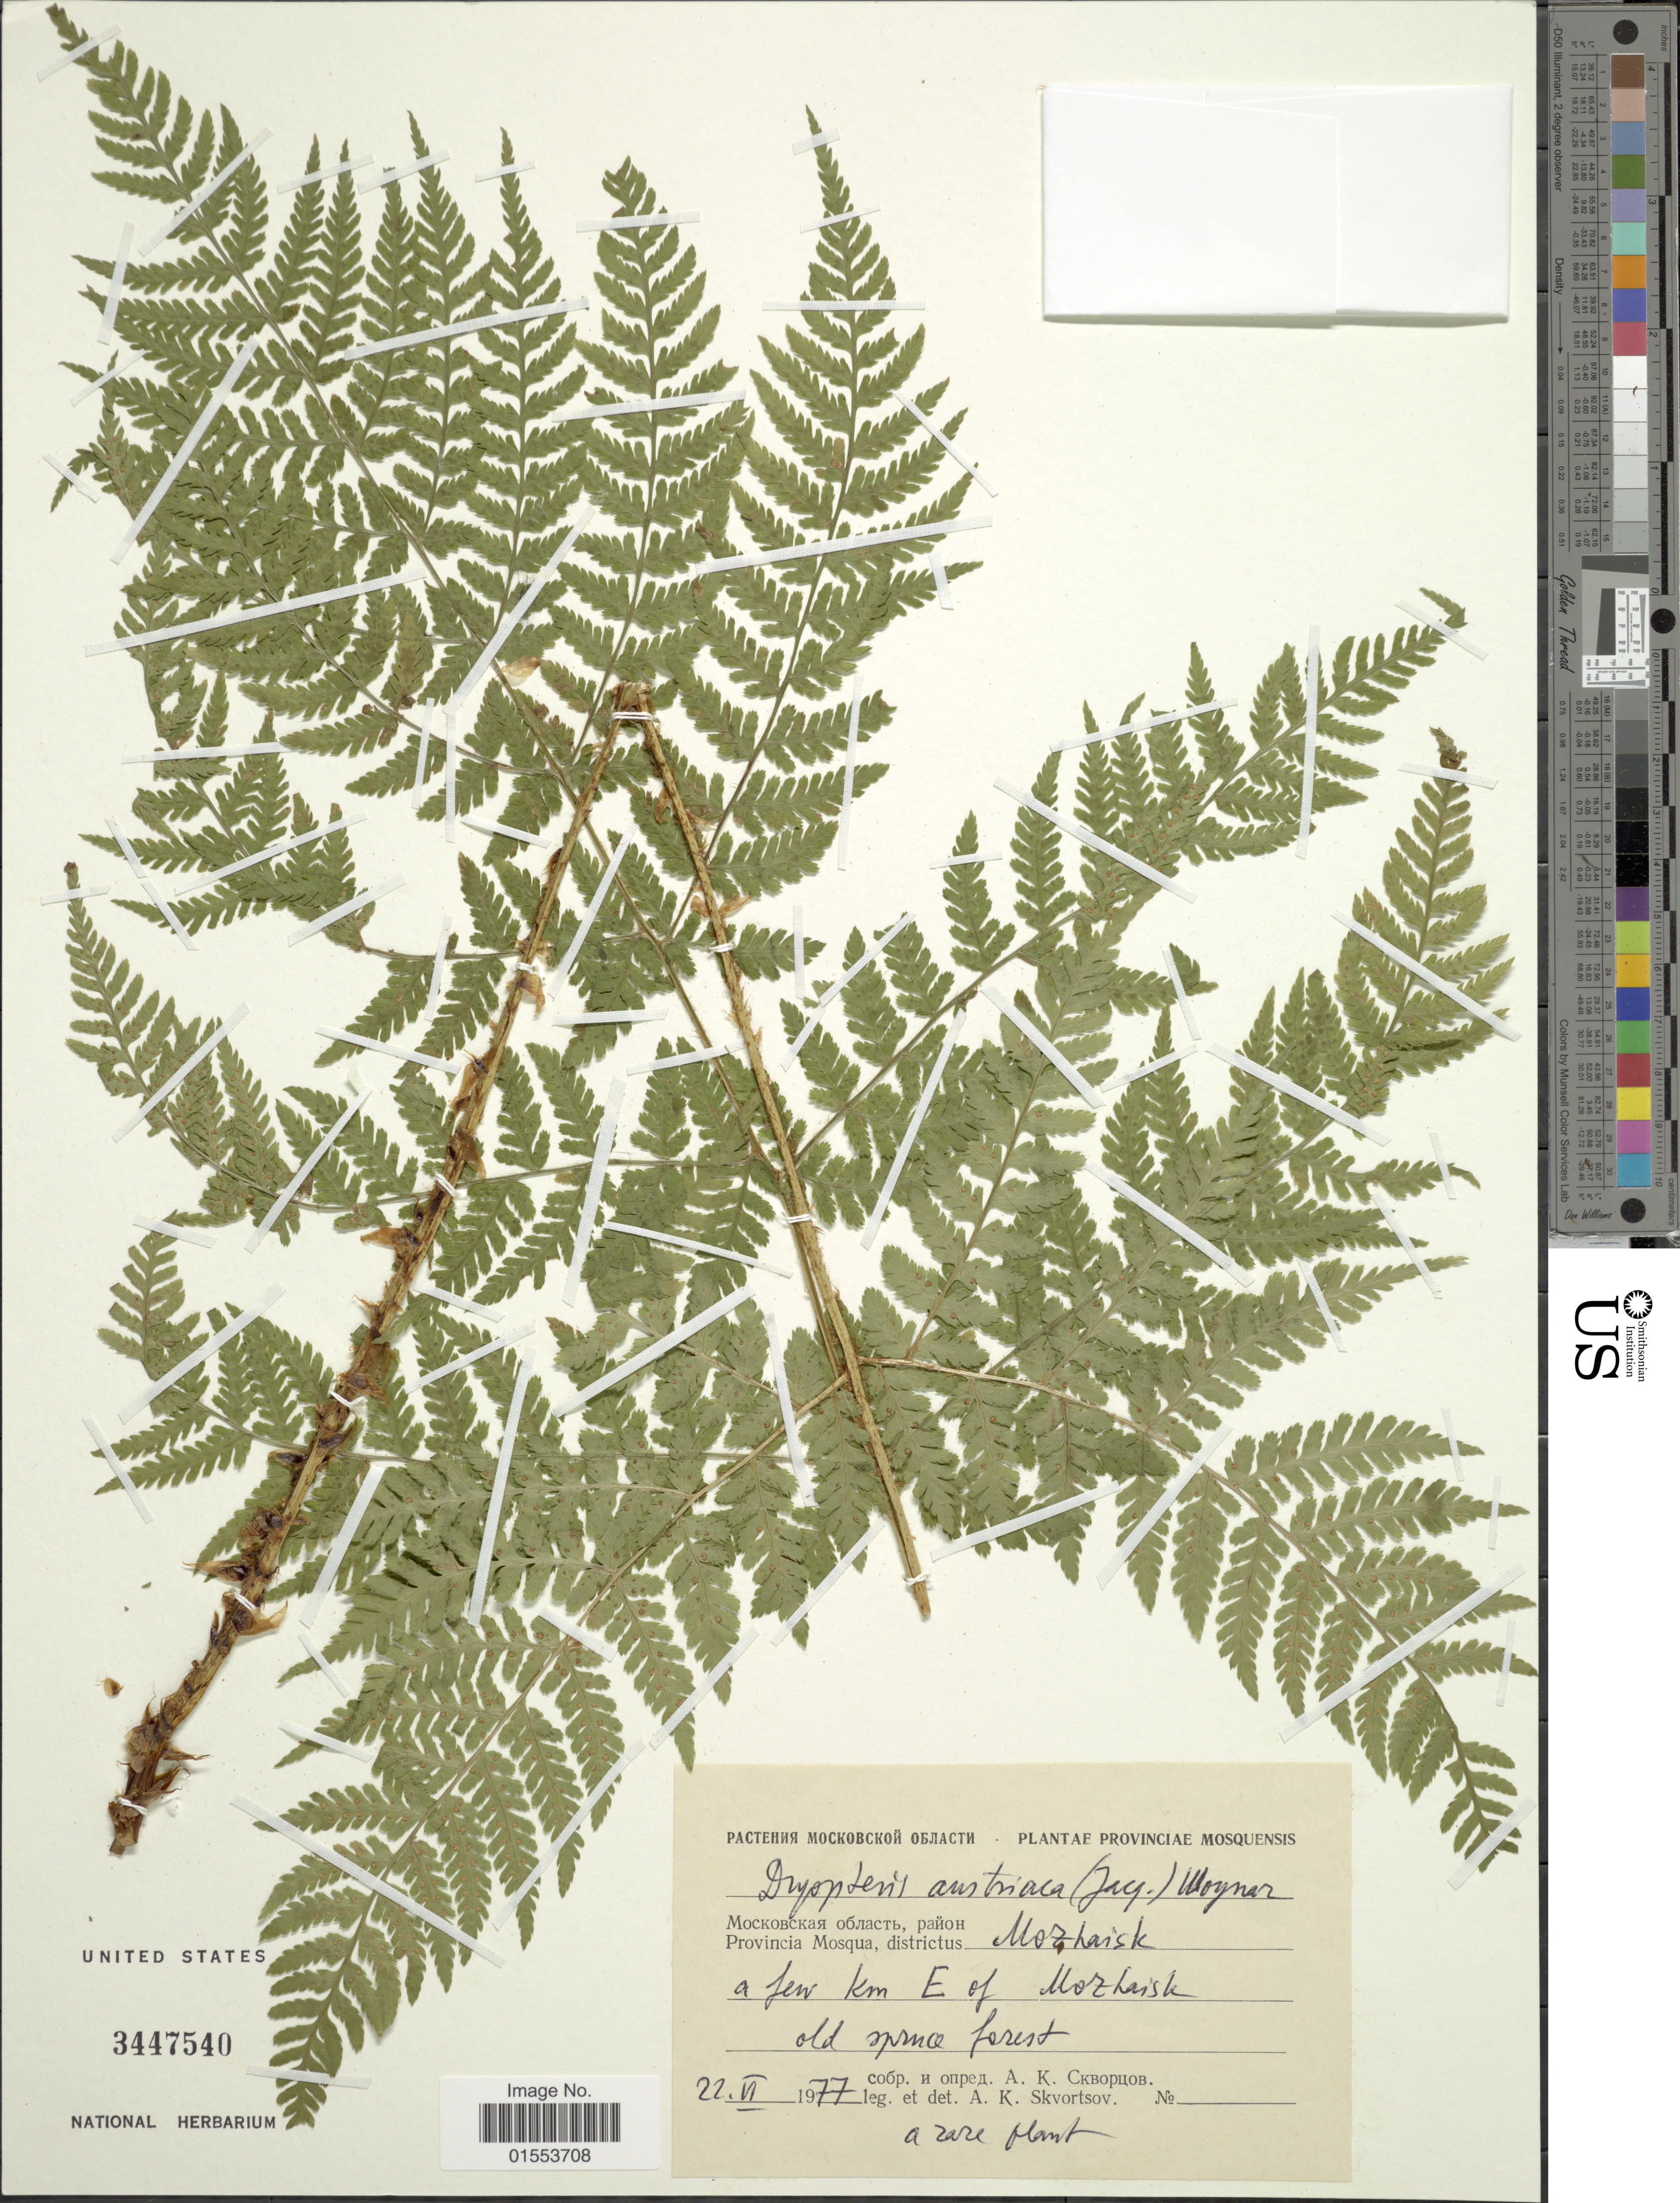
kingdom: Plantae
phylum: Tracheophyta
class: Polypodiopsida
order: Polypodiales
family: Dryopteridaceae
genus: Dryopteris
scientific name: Dryopteris austriaca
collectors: A. K. Skvortsov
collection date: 1977-06-22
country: Russian Federation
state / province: Moscow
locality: Provinciae Mosquensis. Mozhaisk, a few km E of Mozhaisk.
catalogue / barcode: US 3447540